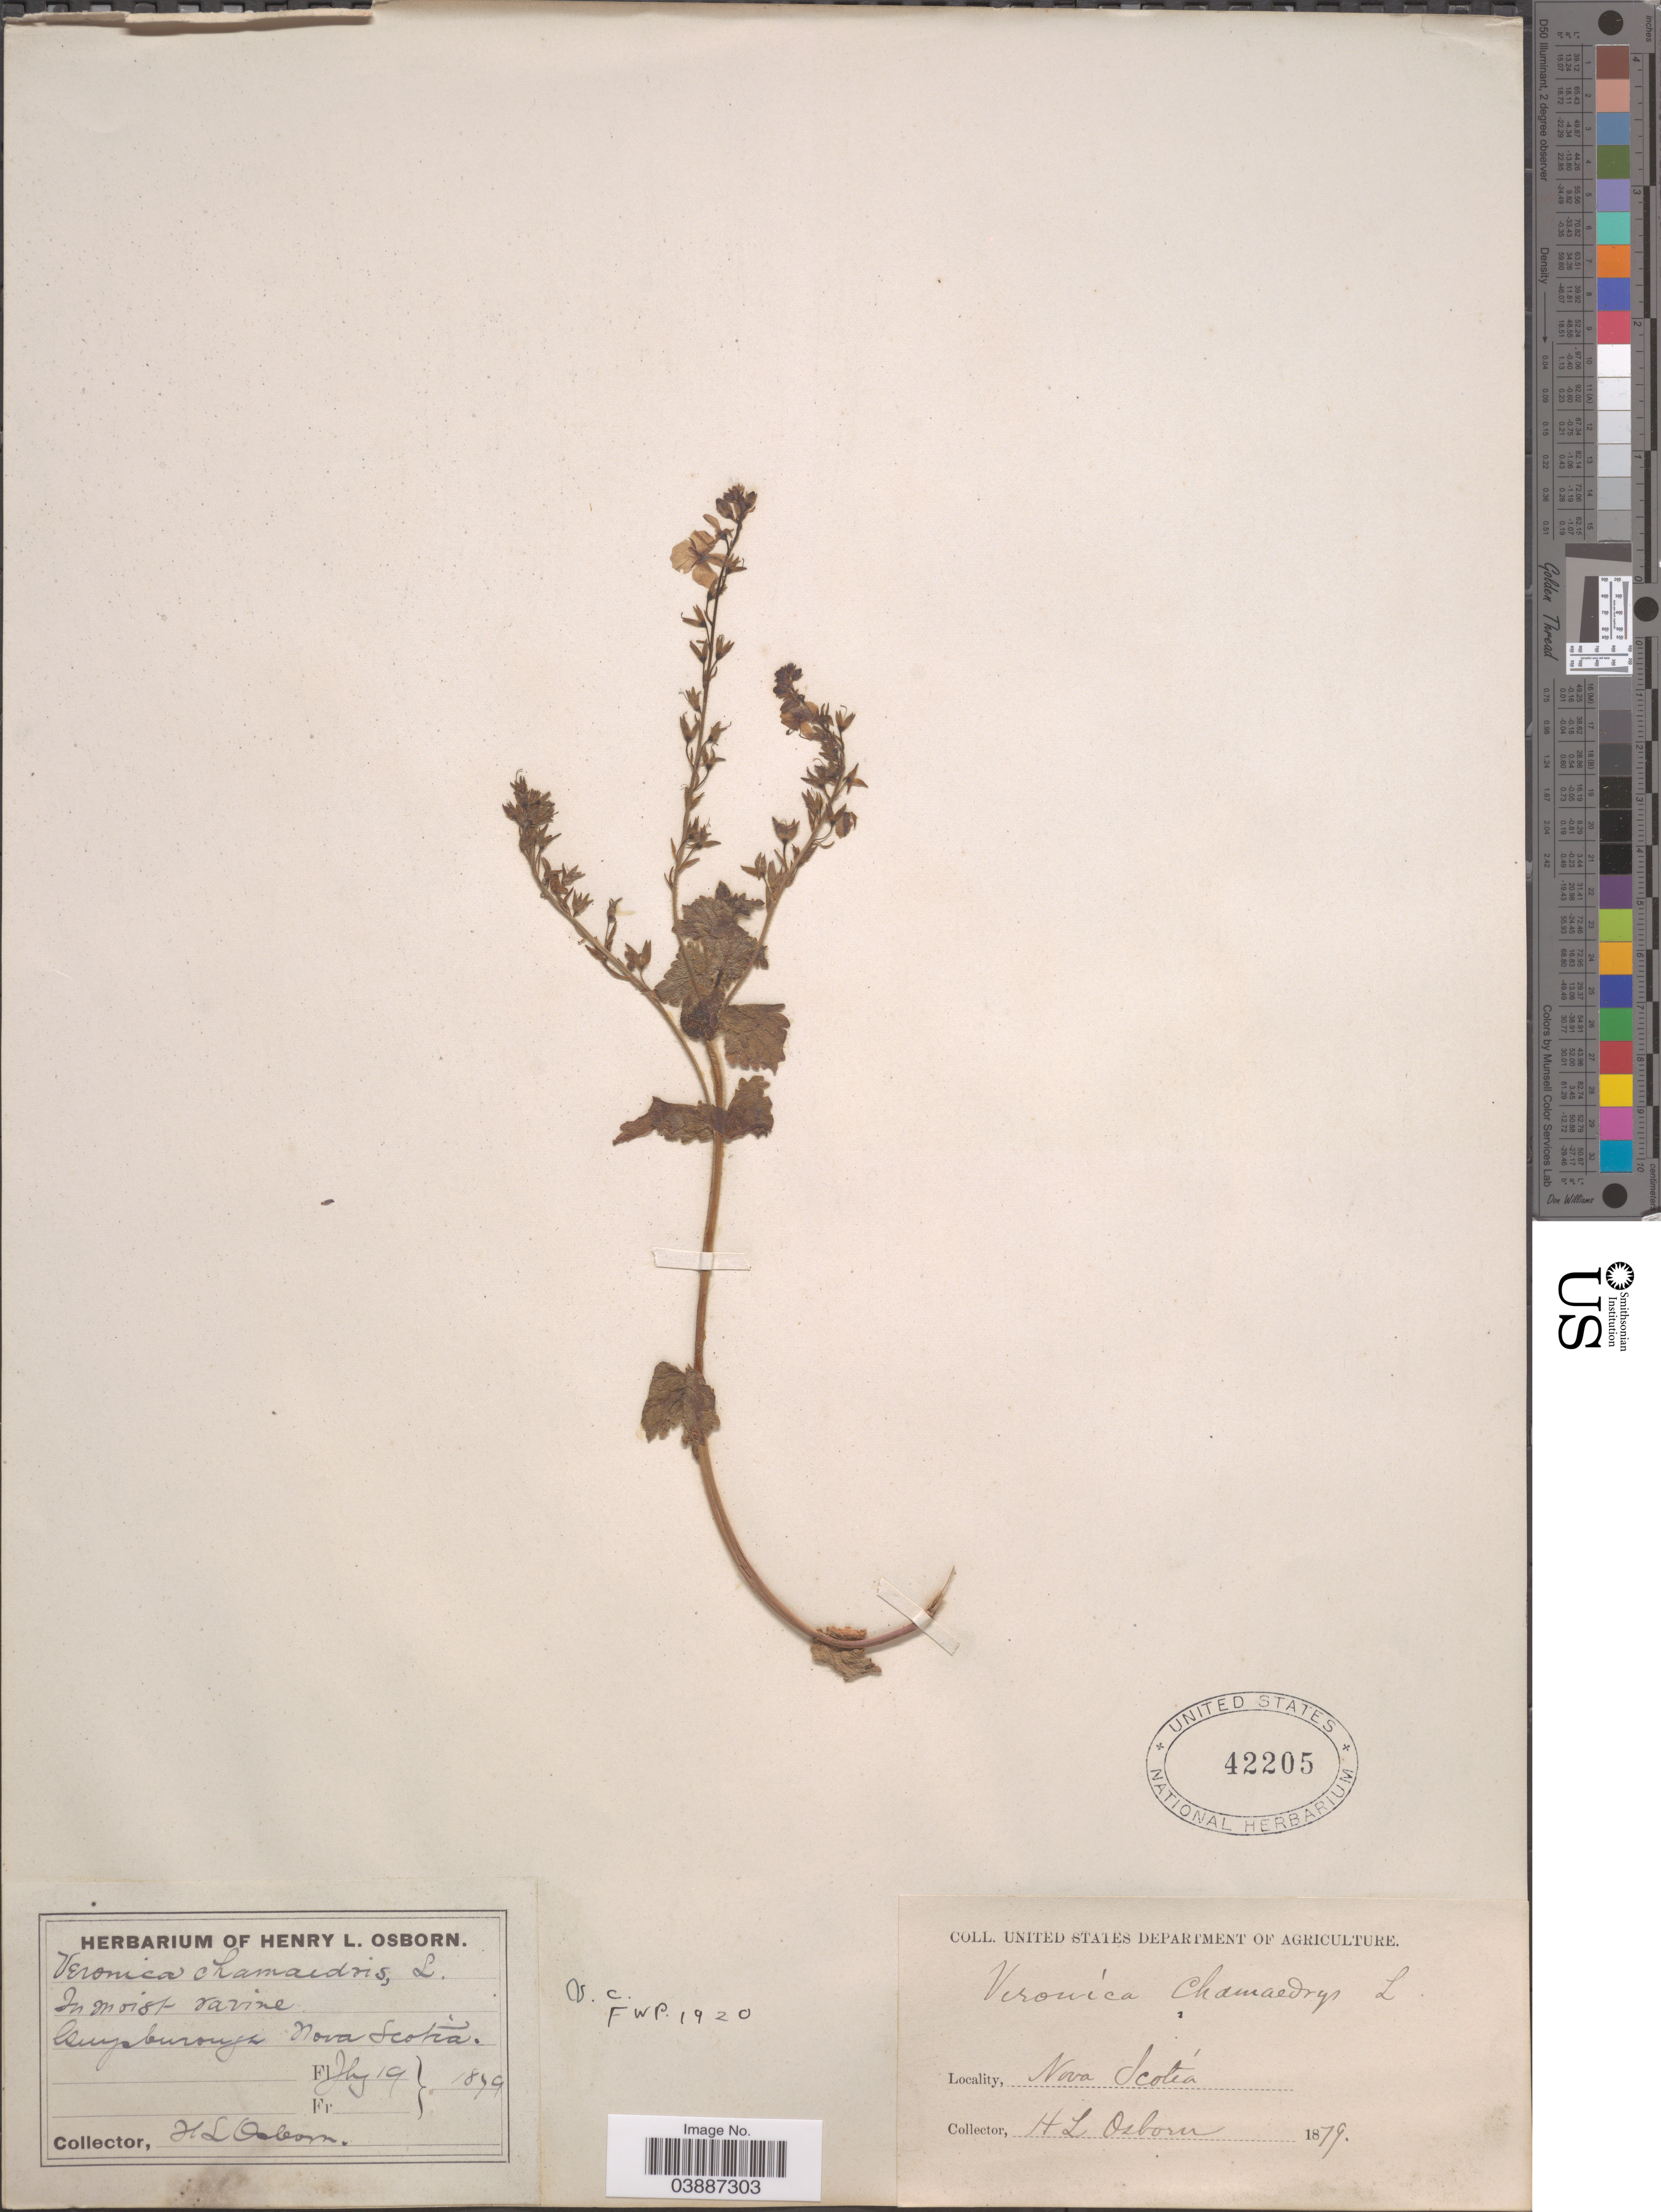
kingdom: Plantae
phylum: Tracheophyta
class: Magnoliopsida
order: Lamiales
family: Plantaginaceae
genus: Veronica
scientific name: Veronica chamaedrys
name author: L.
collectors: H. Osborn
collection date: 1879-07-19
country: Canada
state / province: Nova Scotia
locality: Guysburough.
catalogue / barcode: US 42205